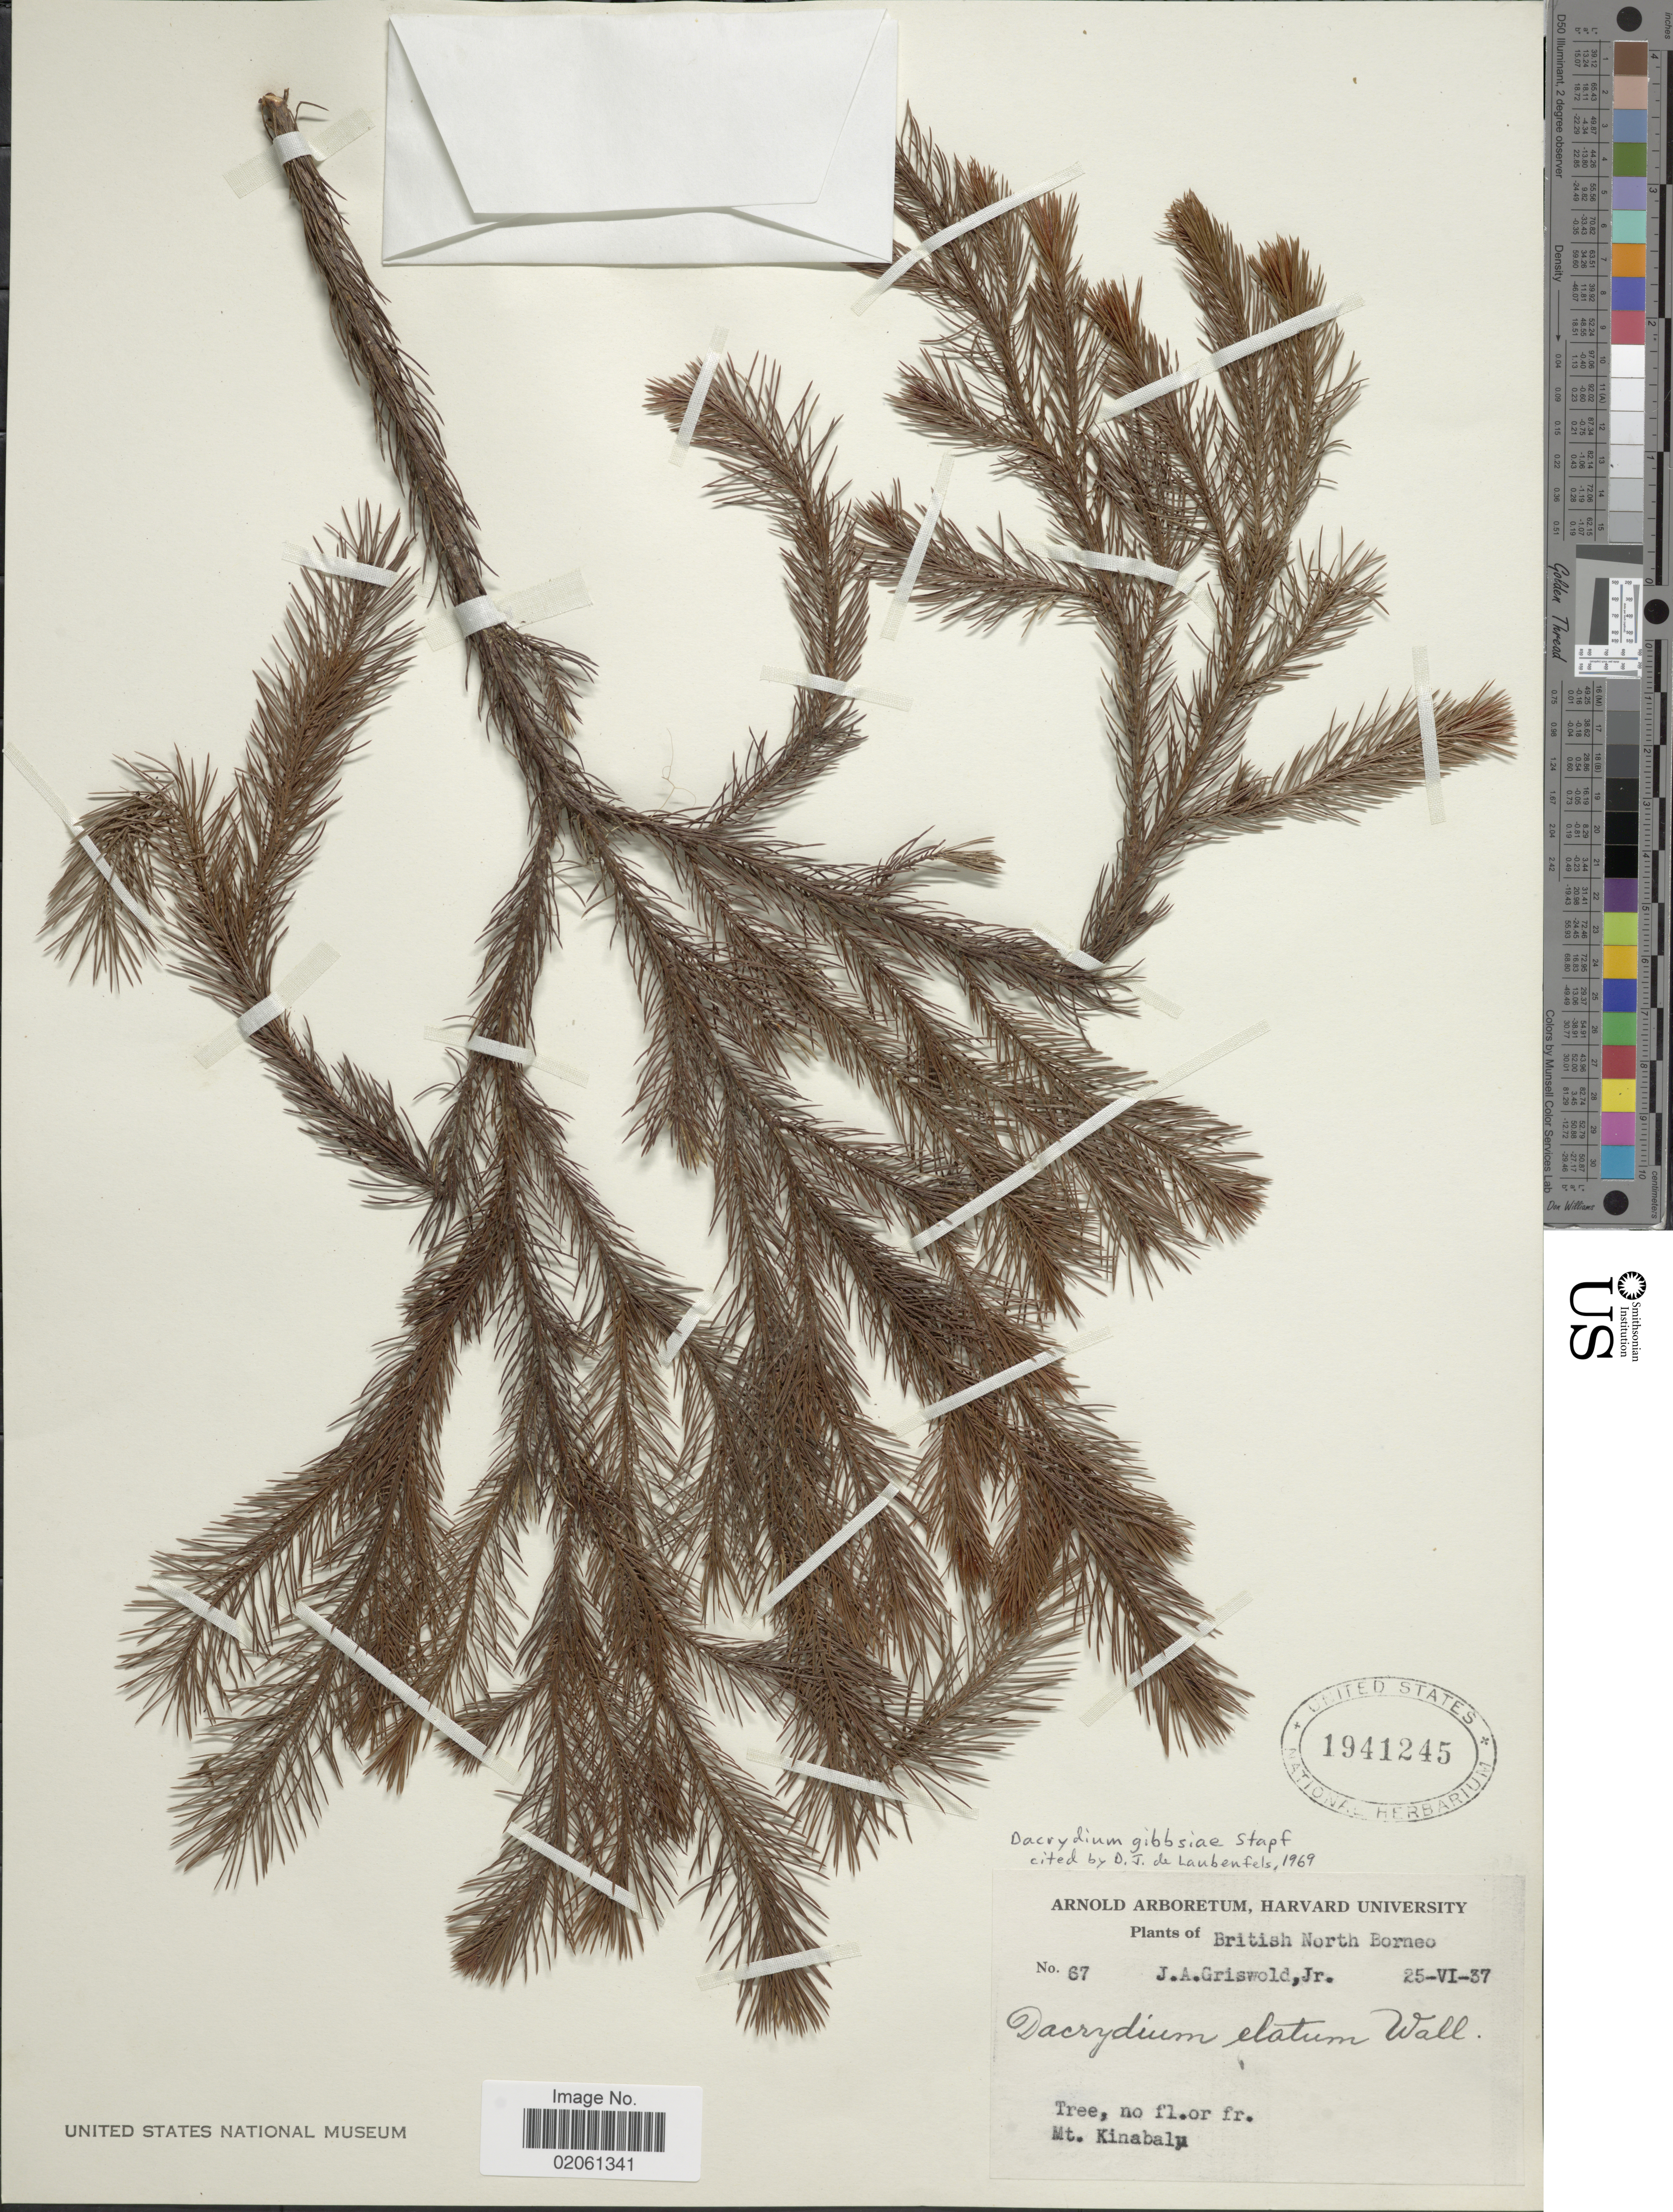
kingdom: Plantae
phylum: Tracheophyta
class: Pinopsida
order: Pinales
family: Podocarpaceae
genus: Dacrydium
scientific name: Dacrydium beccarii var. kinabaluense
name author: Corner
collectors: J. Griswold Jr.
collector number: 67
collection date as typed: Transcribed d/m/y: 25/6/37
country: Malaysia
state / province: Sabah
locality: British North Borneo. Mt. Kinabalu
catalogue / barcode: US 1941245